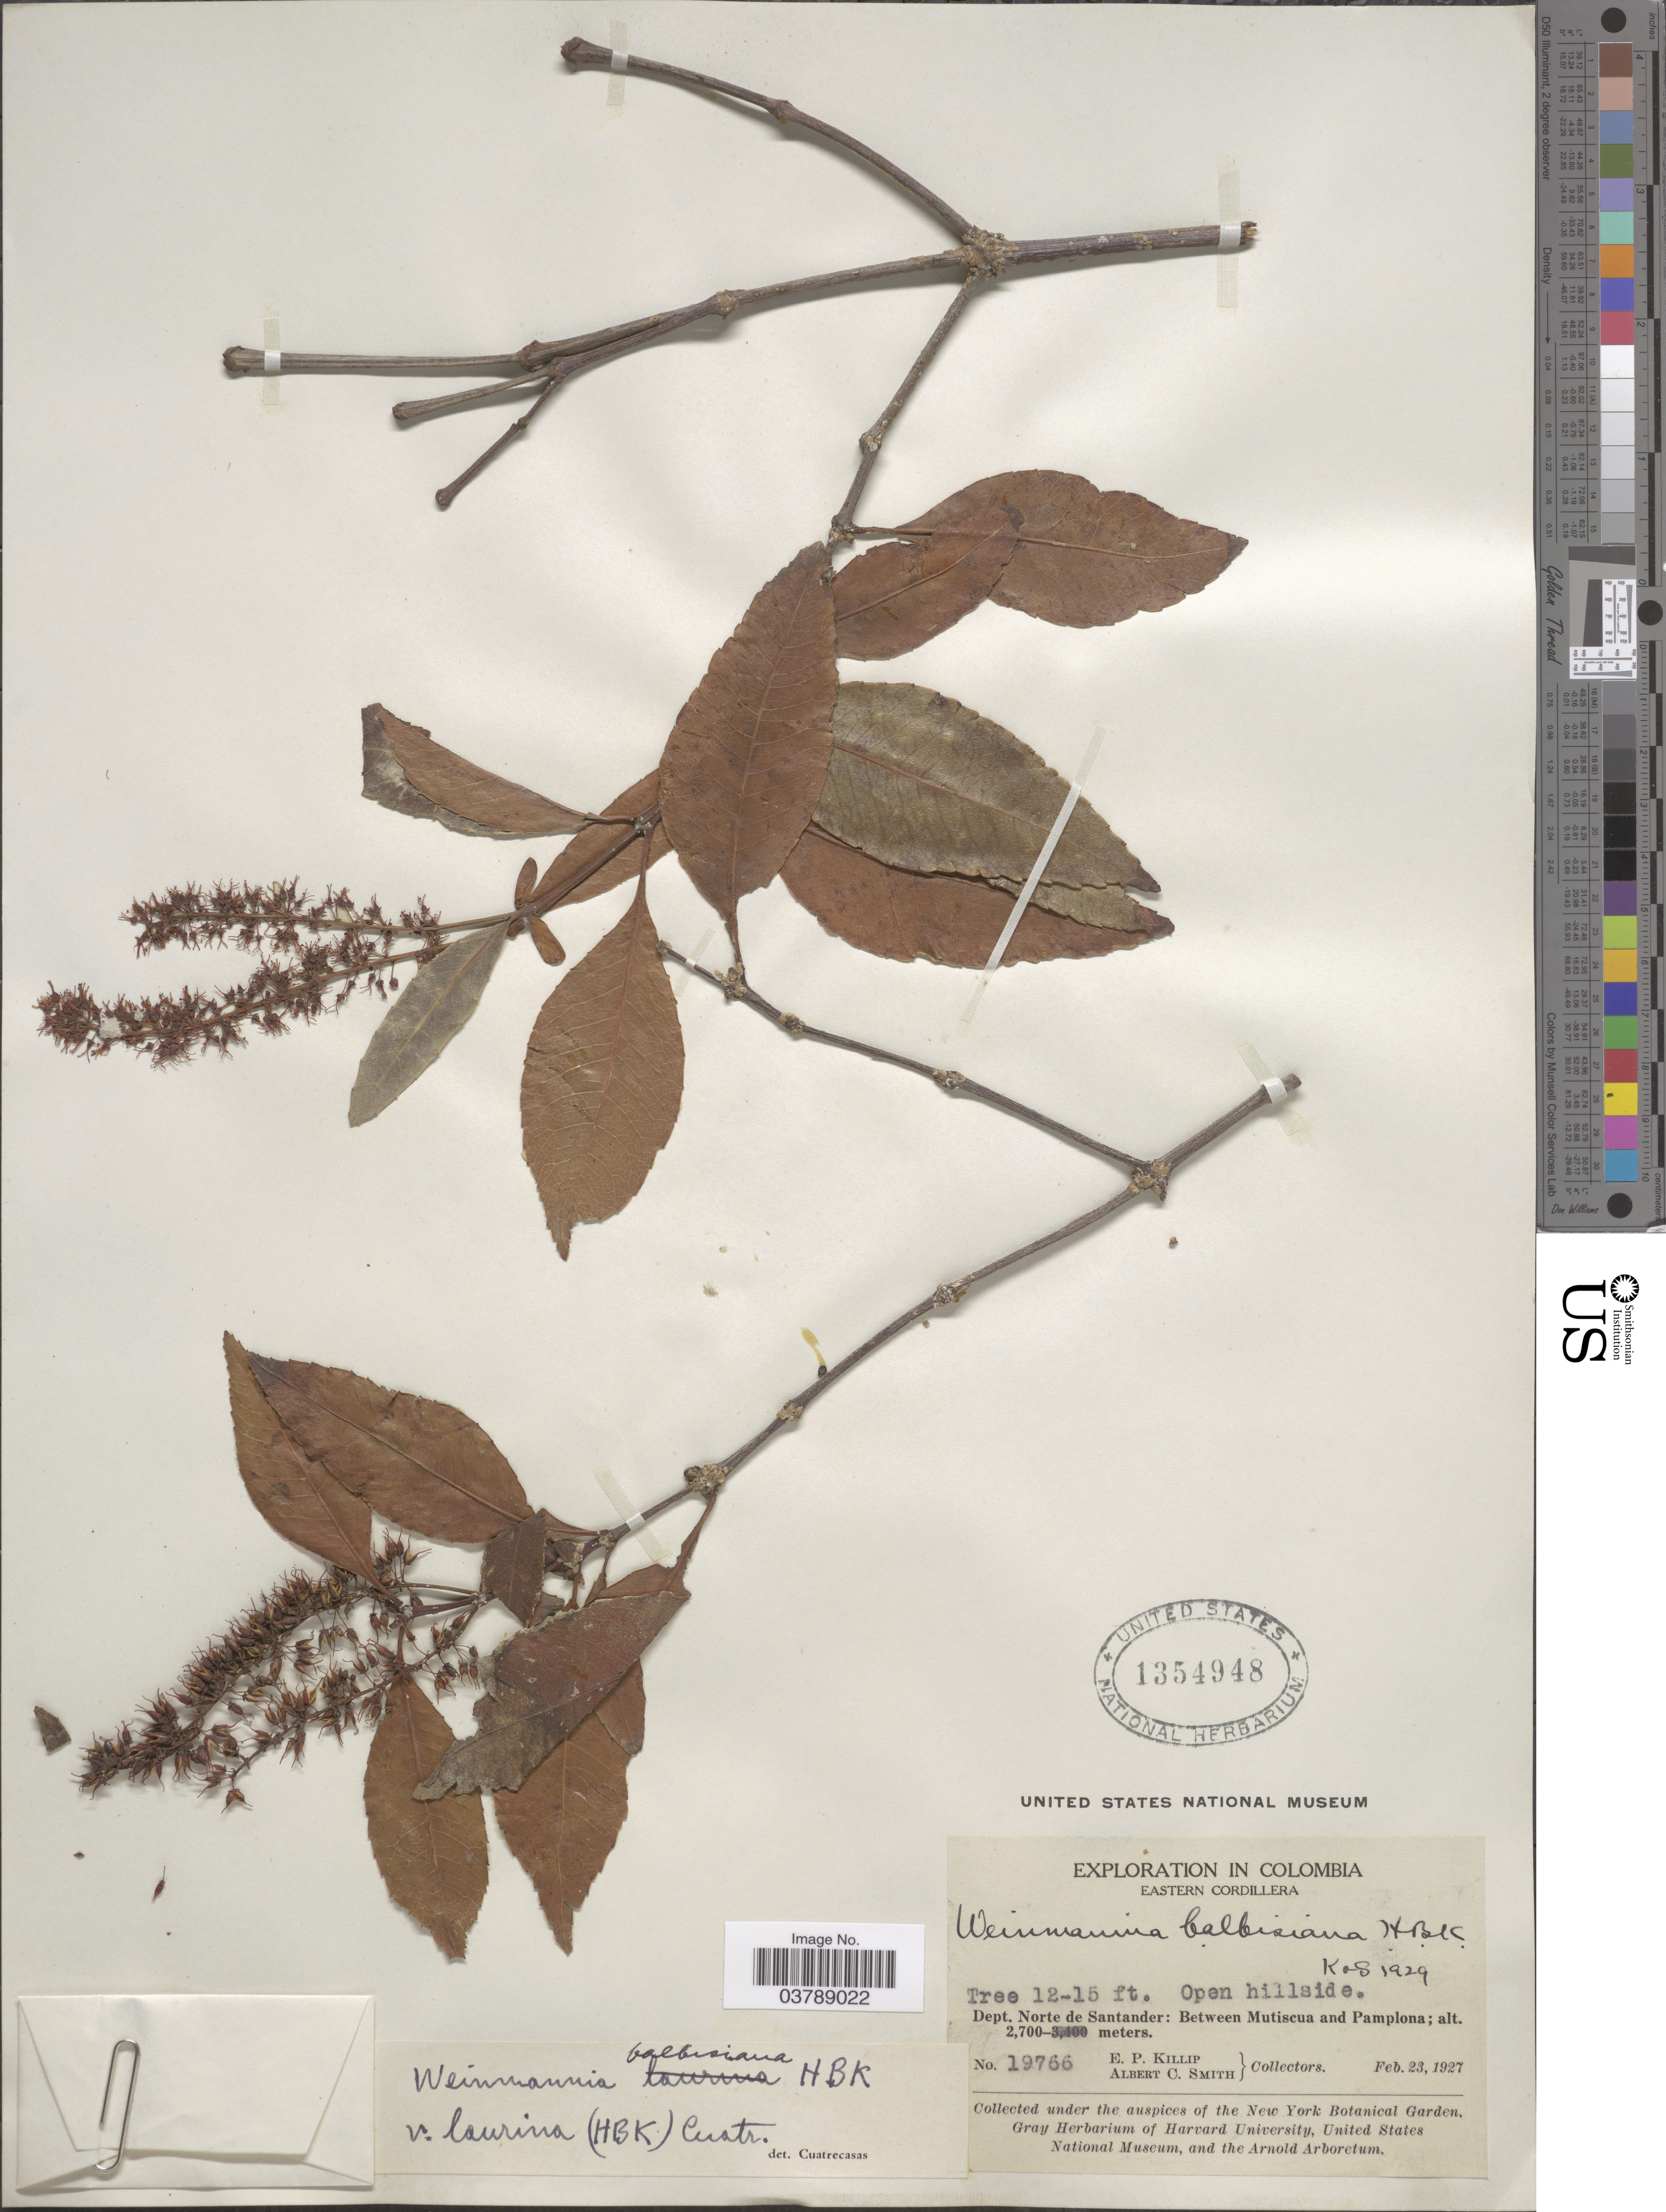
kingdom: Plantae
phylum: Tracheophyta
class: Magnoliopsida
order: Oxalidales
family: Cunoniaceae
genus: Weinmannia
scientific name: Weinmannia balbisiana var. laurina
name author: (Kunth) Cuatrec.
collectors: E. P. Killip & A. C. Smith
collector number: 19766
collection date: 1927-02-23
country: Colombia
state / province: Norte de Santander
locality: Eastern Cordillera. Dept. Norte de Santander: Between Mutiscua and Pamplona.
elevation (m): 2700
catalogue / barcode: US 1354948